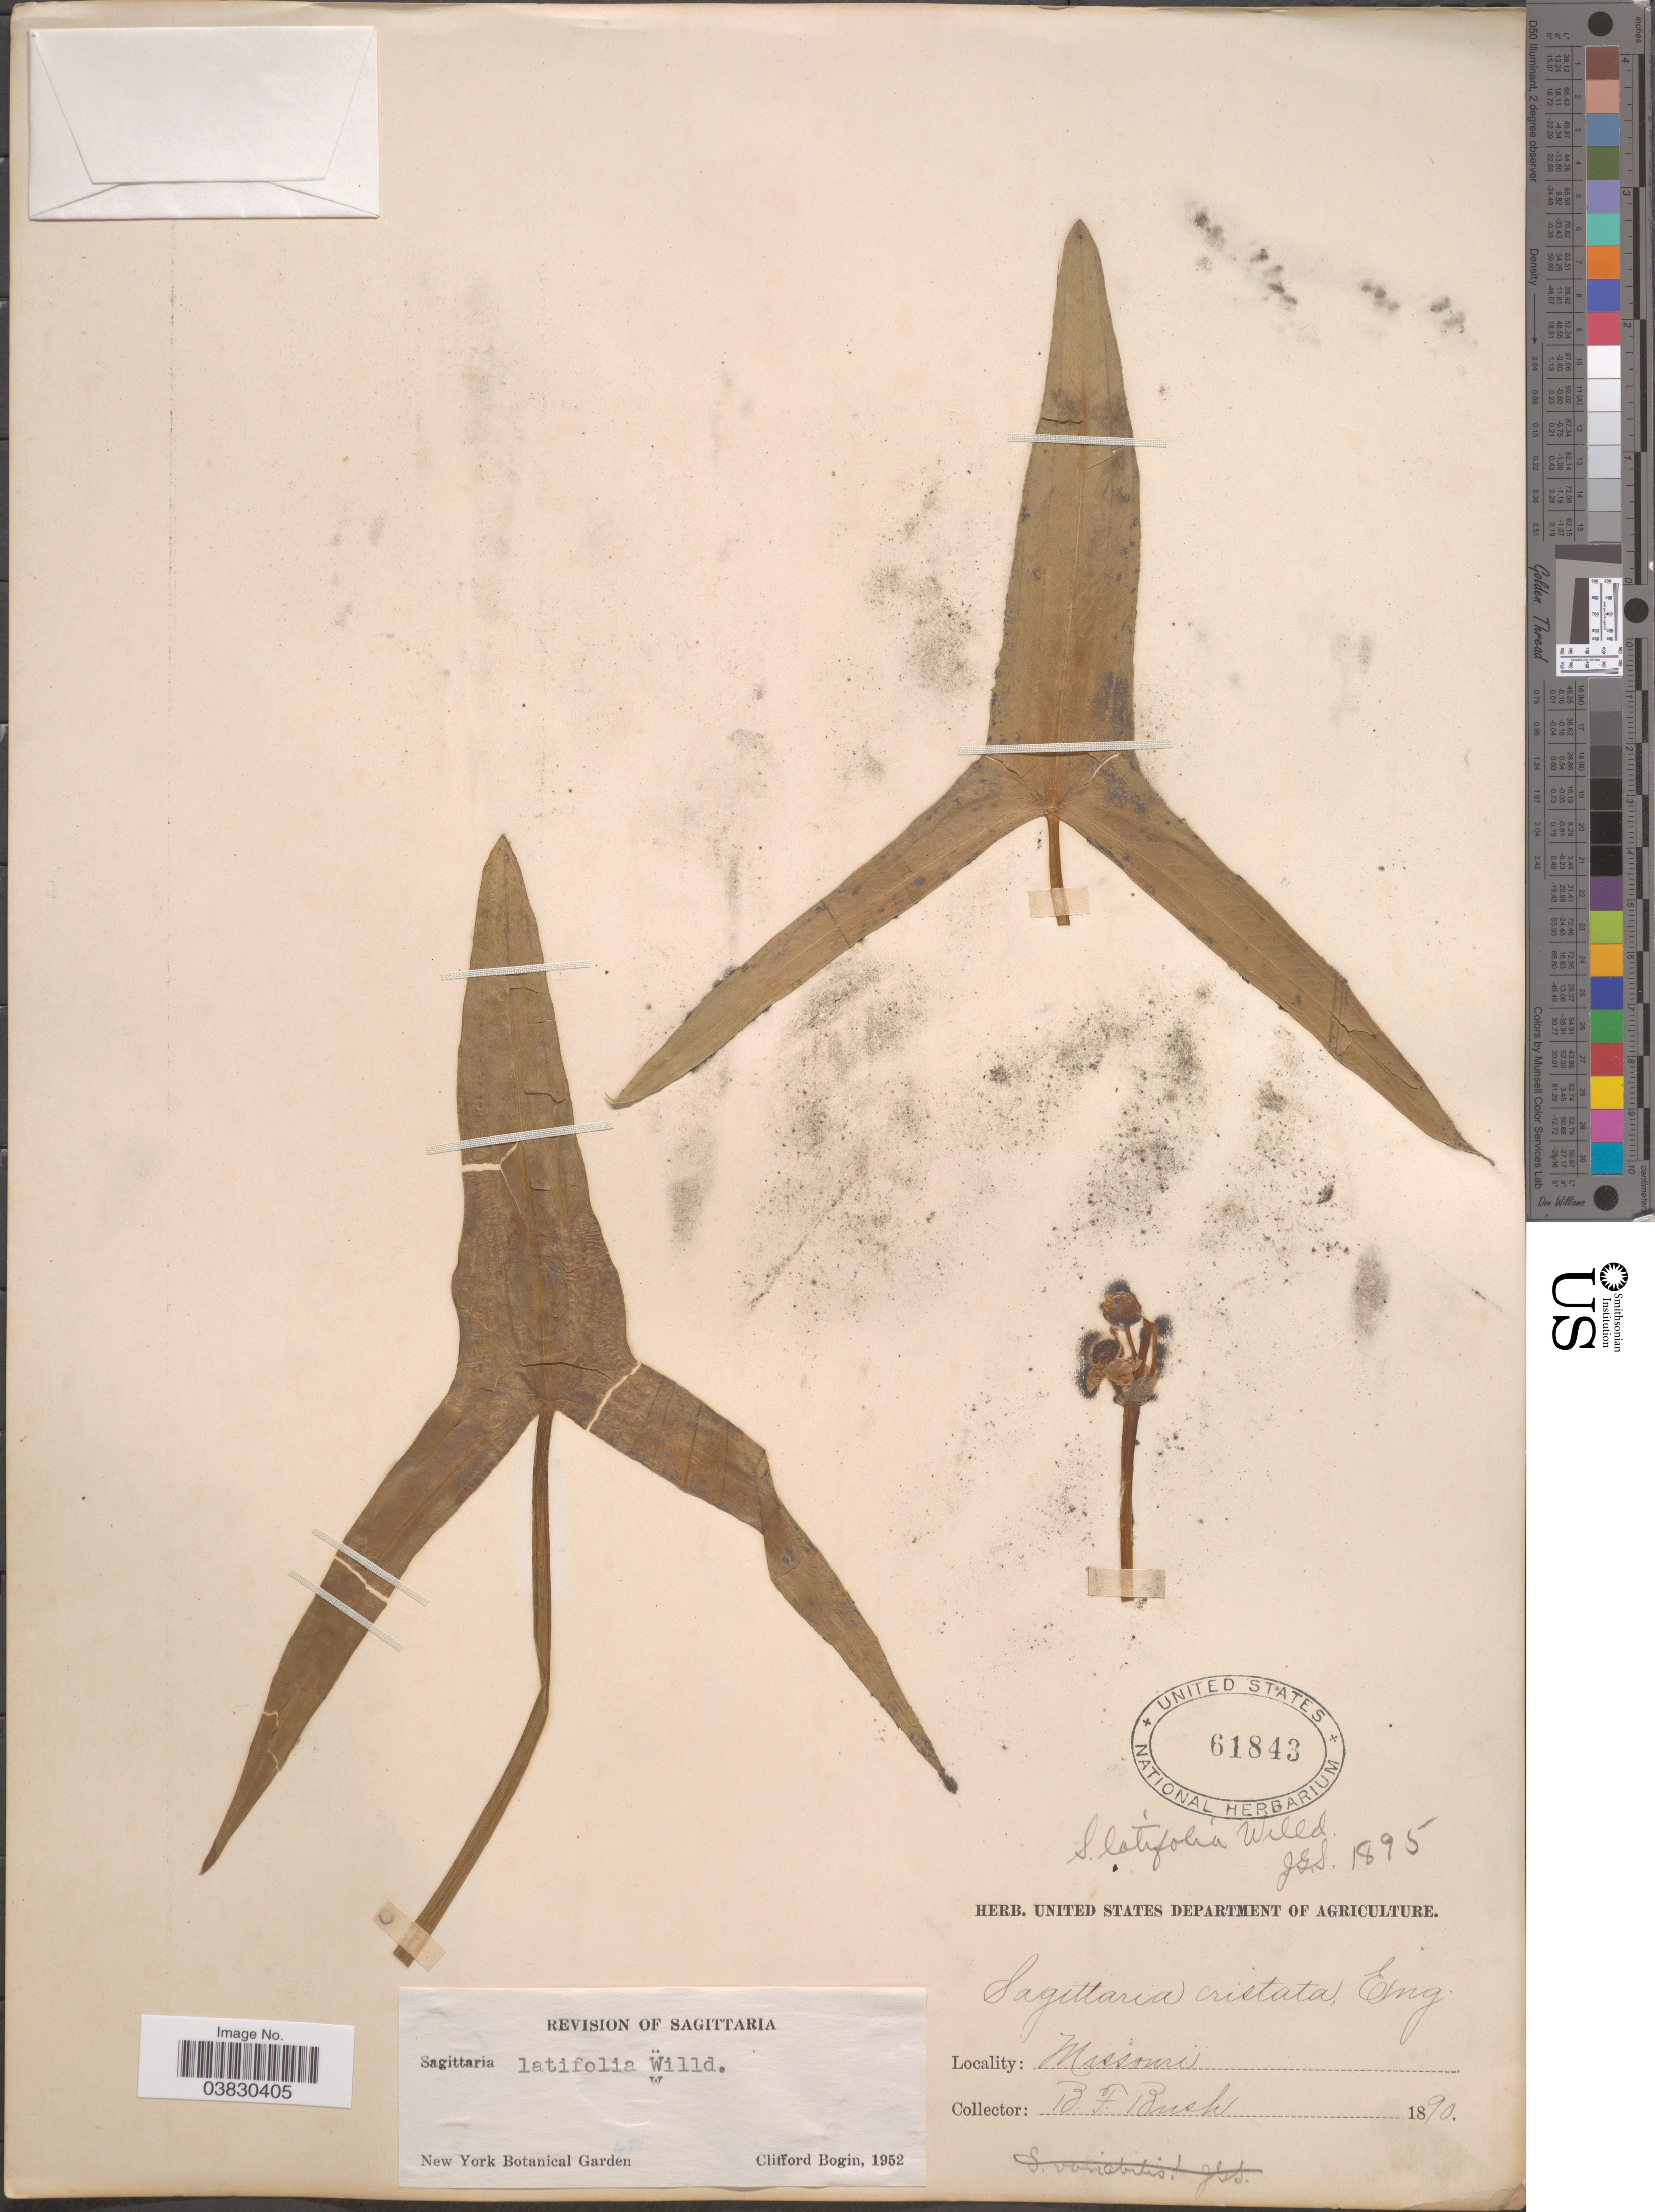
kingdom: Plantae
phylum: Tracheophyta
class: Liliopsida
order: Alismatales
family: Alismataceae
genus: Sagittaria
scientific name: Sagittaria variabilis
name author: Englem. ex A. Gray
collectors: B. F. Bush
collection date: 1890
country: United States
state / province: Missouri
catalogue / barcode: US 61843